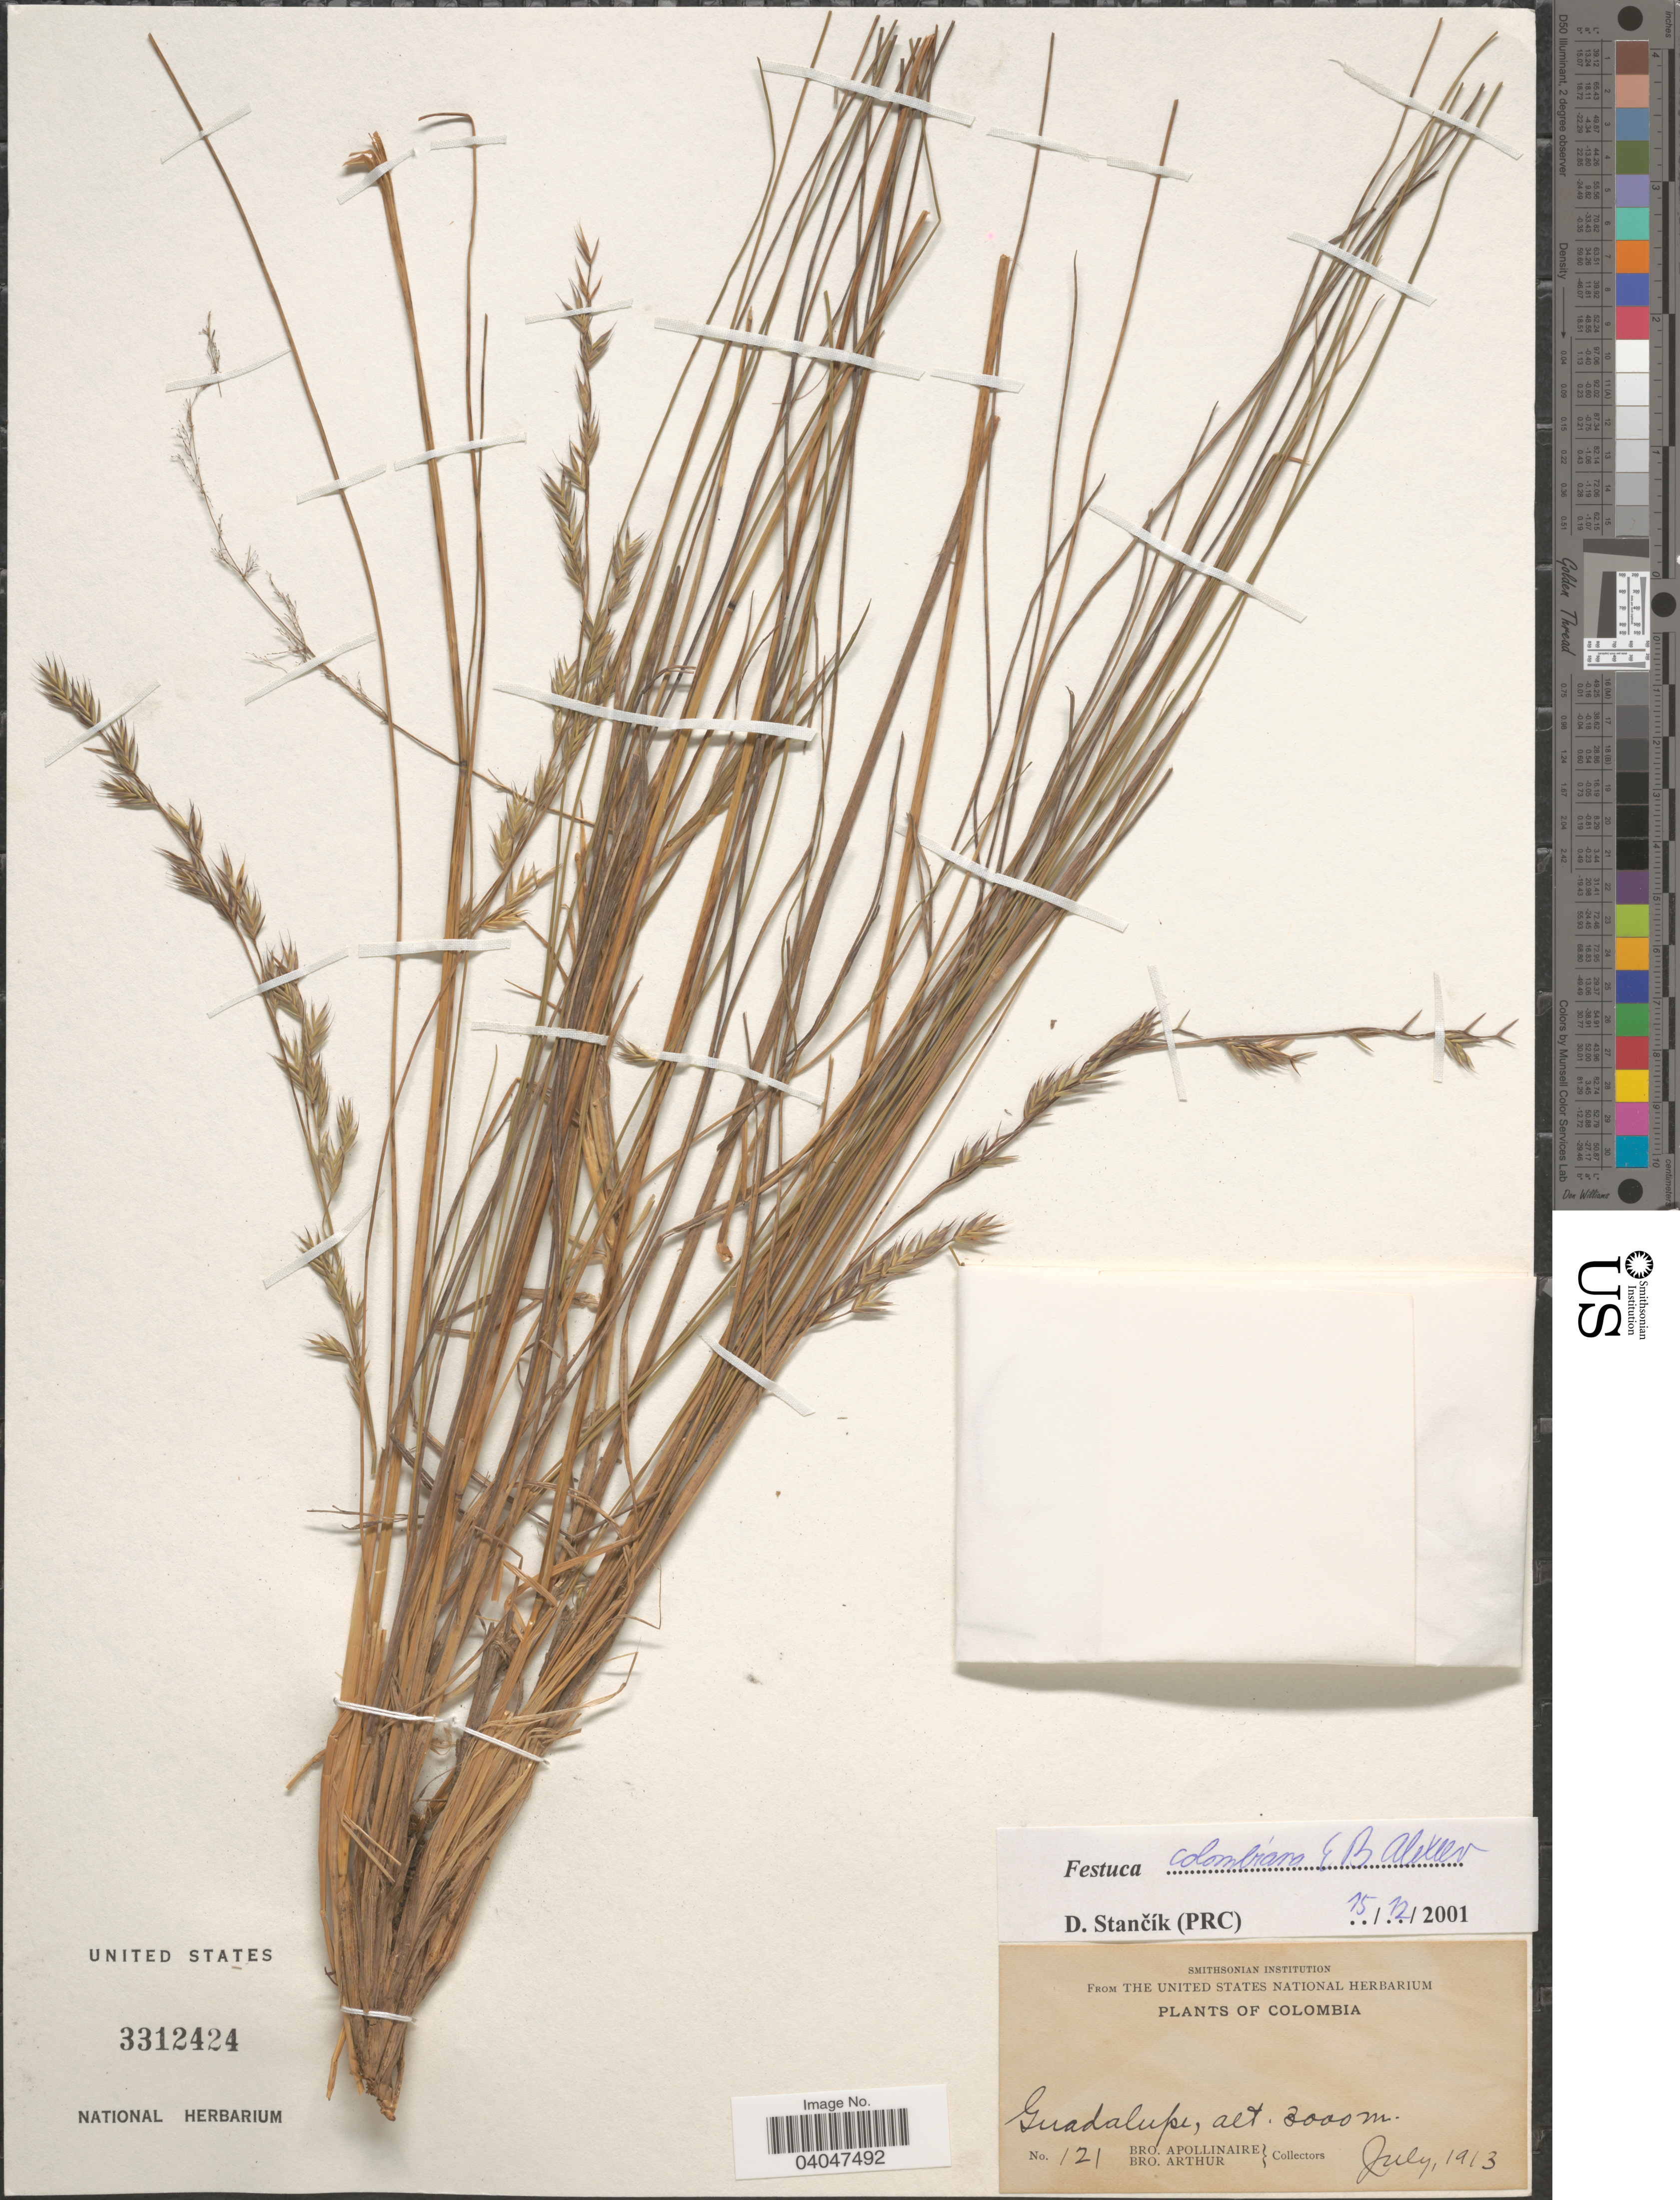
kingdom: Plantae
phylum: Tracheophyta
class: Liliopsida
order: Poales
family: Poaceae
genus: Festuca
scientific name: Festuca colombiana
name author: E.B. Alexeev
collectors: Bro. Apollinaire & Bro. Arthur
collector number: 121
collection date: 1913-07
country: Colombia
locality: Guadalupe.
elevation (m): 3000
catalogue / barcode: US 3312424